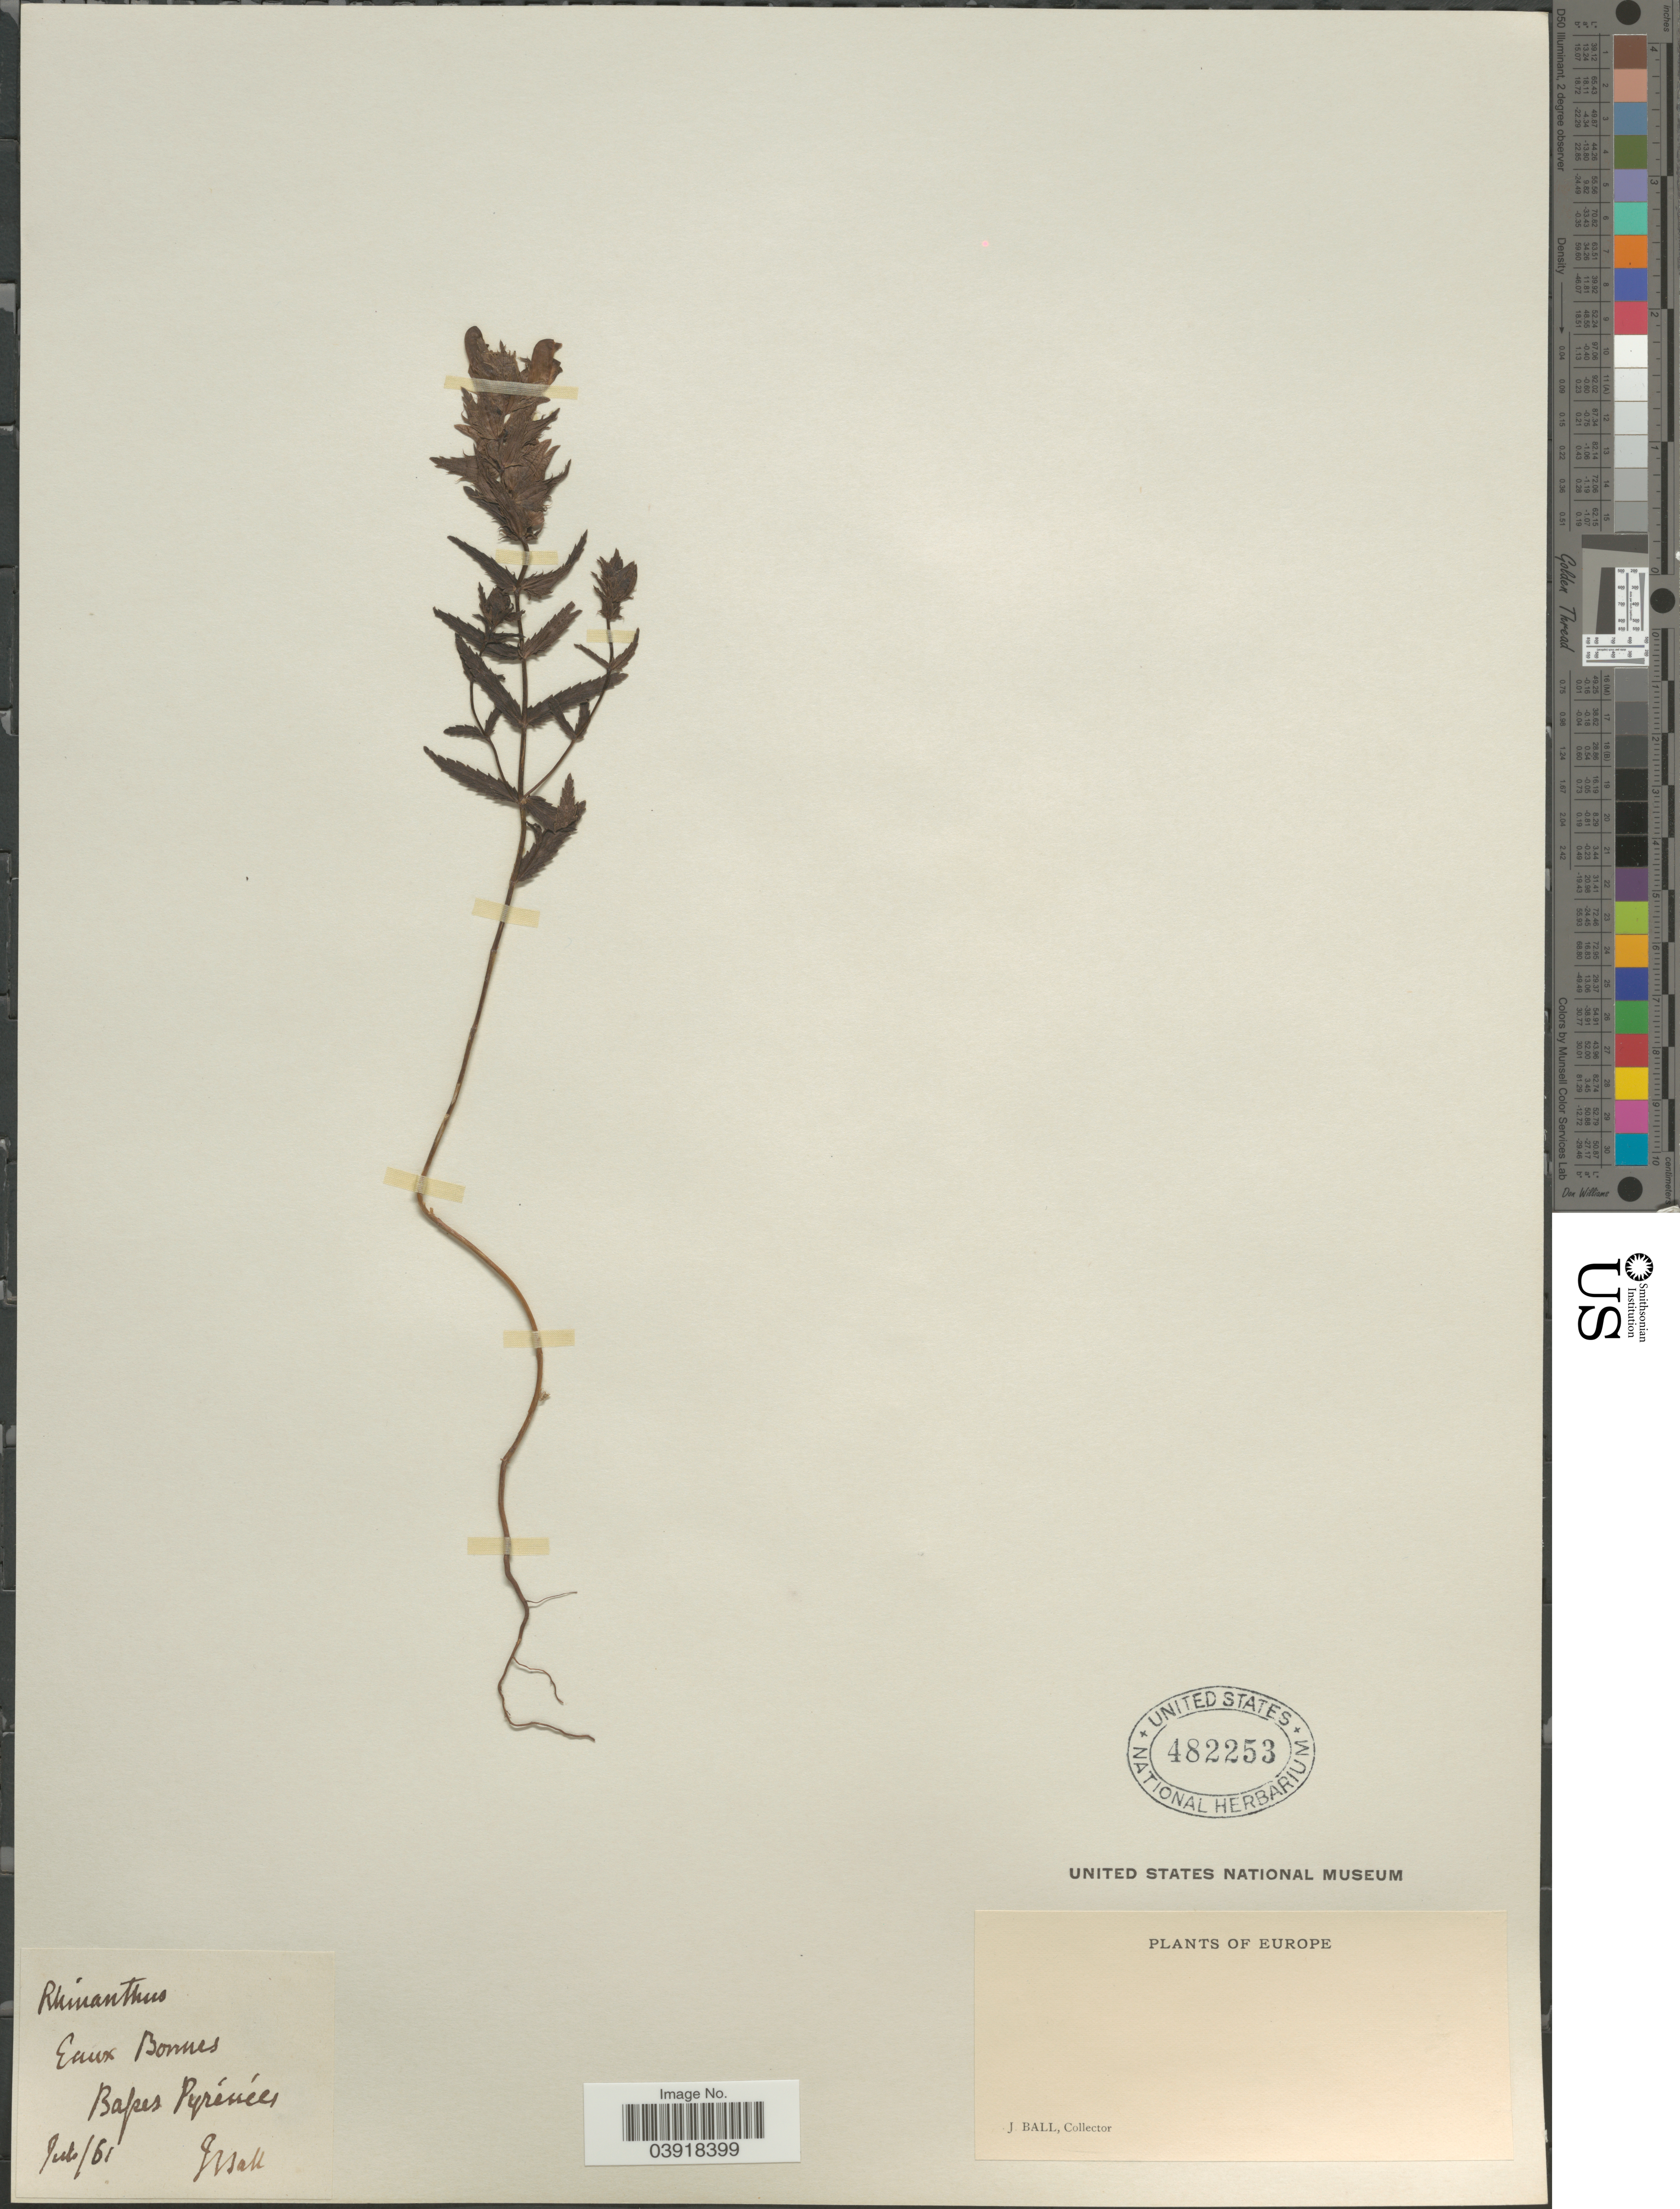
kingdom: Plantae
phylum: Tracheophyta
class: Magnoliopsida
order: Lamiales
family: Orobanchaceae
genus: Melampyrum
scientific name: Melampyrum sp.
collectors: J. Ball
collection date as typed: Transcribed d/m/y: /7/61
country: France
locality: Eaux Bonnes. Basses Pyrénées. Europe.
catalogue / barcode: US 482253